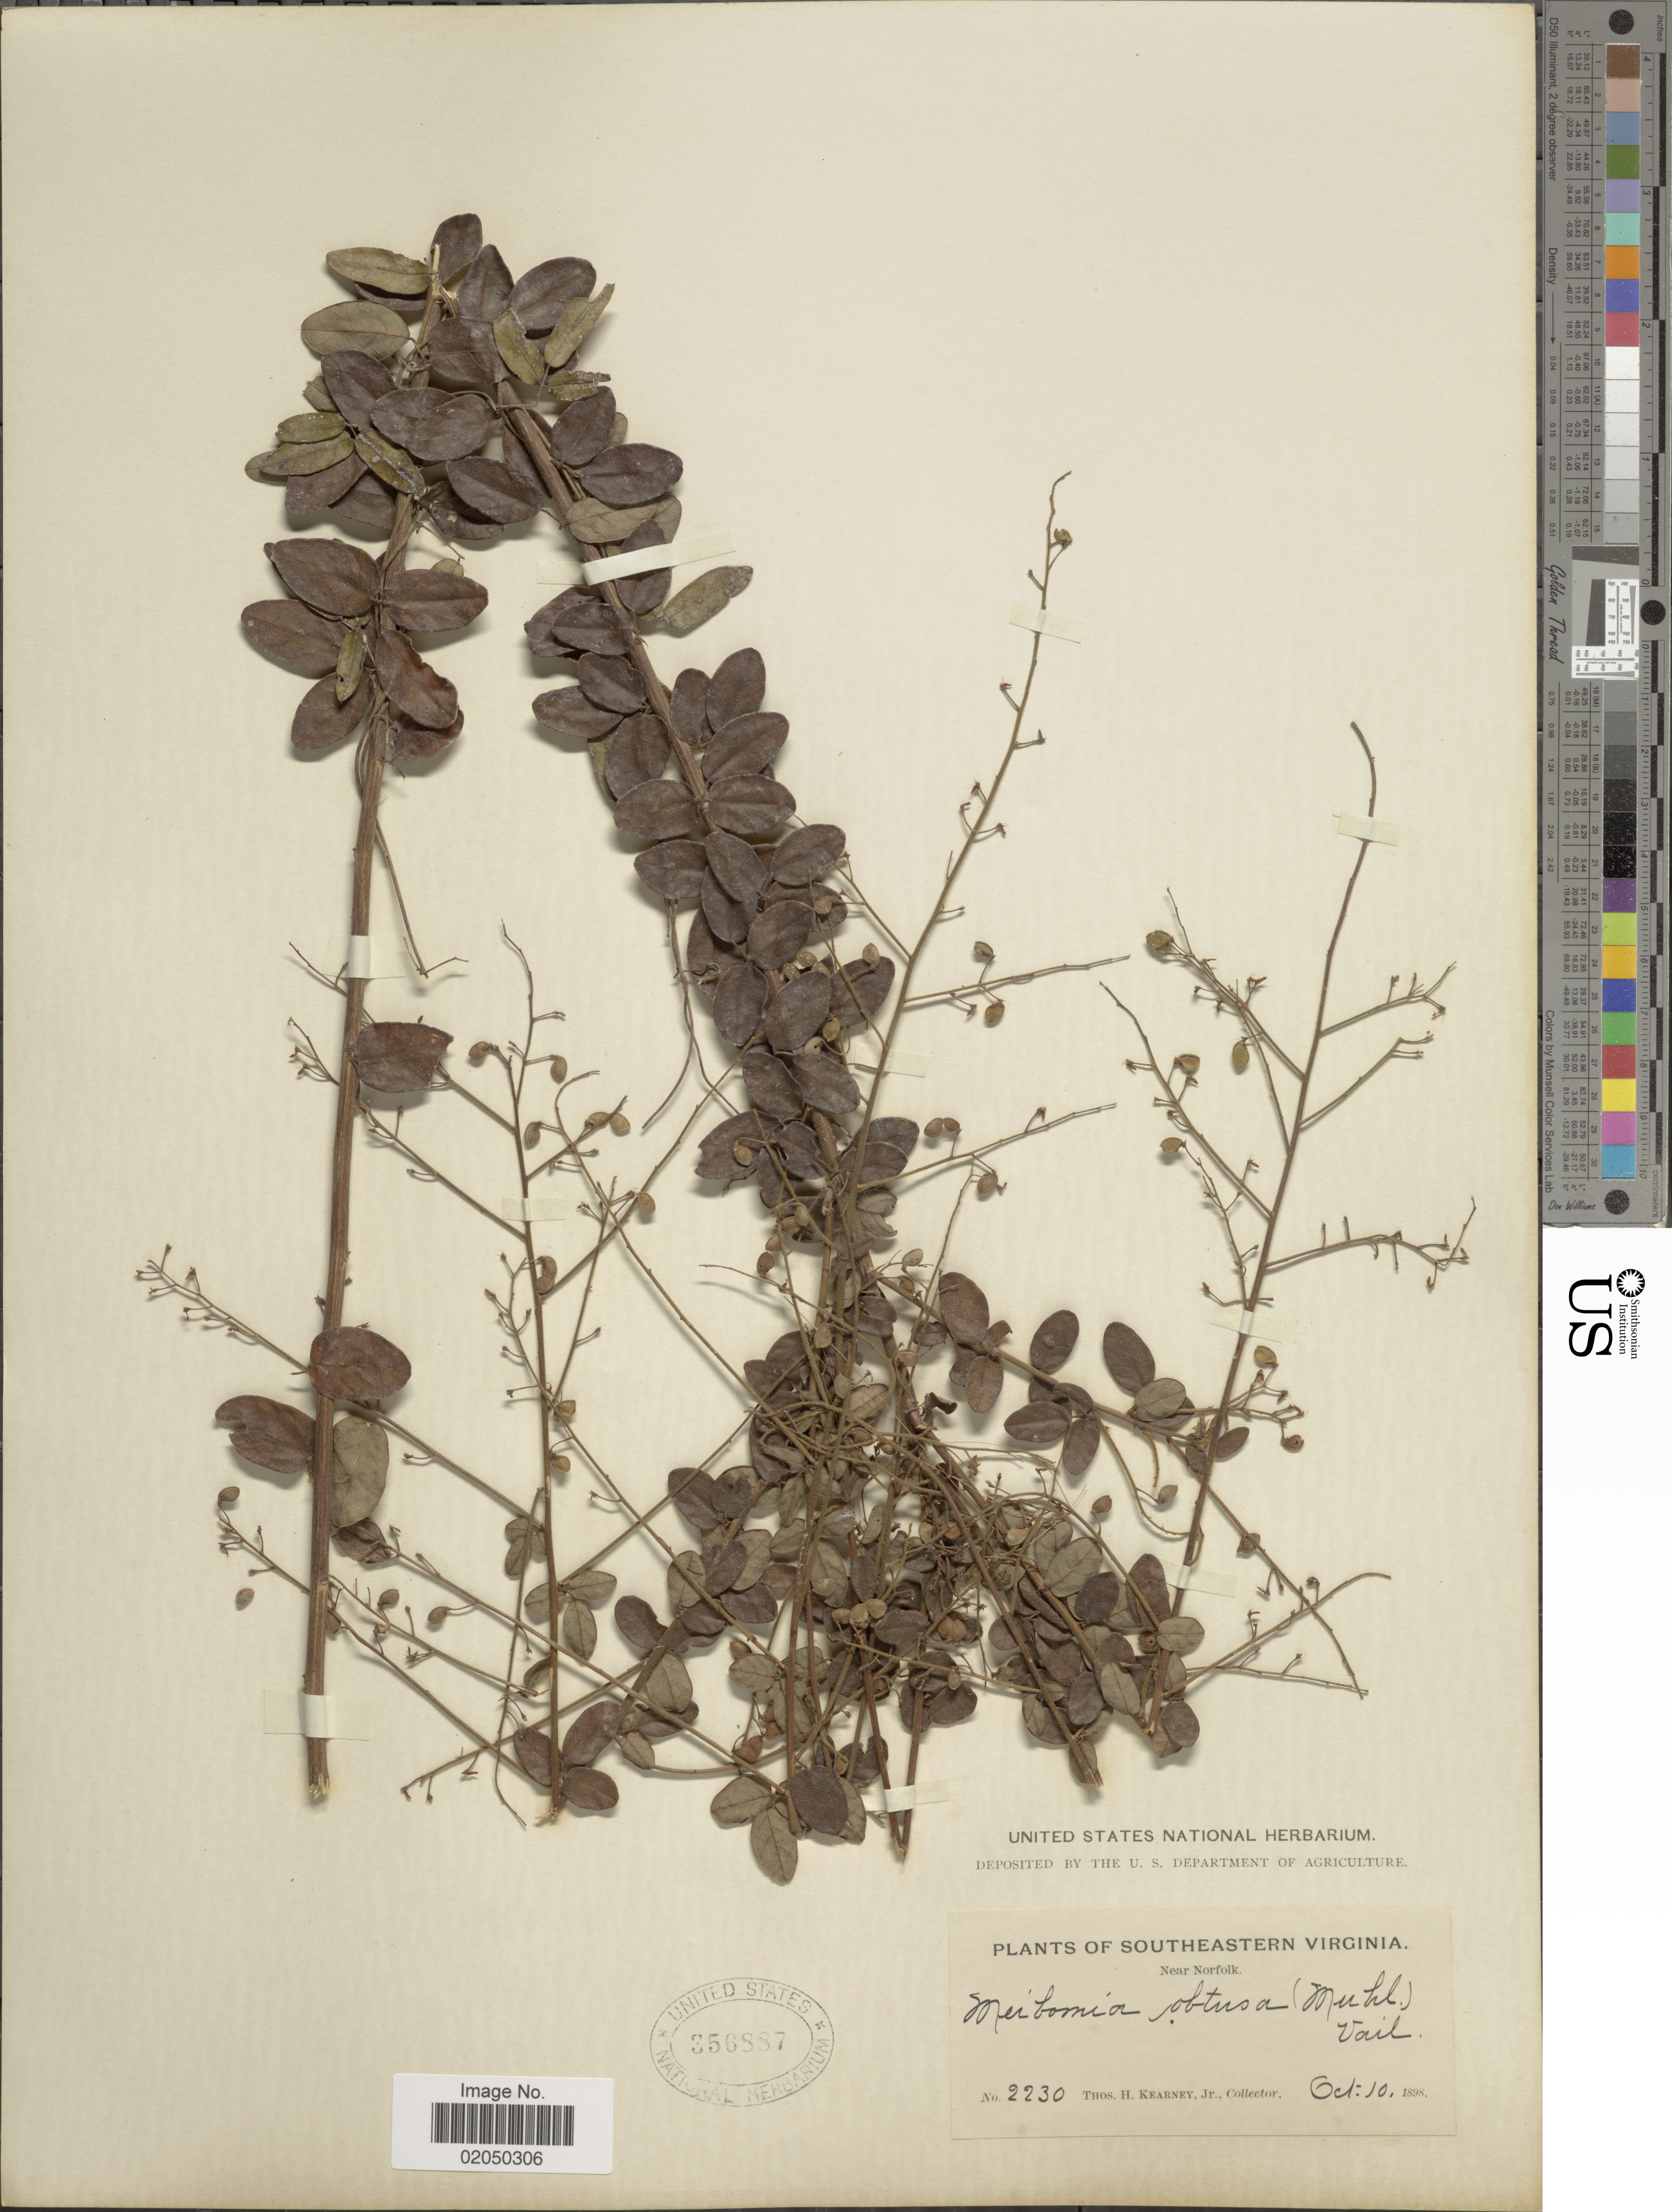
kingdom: Plantae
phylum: Tracheophyta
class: Magnoliopsida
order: Fabales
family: Fabaceae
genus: Desmodium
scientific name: Desmodium ciliare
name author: (Muhl. ex Willd.) DC.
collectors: T. H. Kearney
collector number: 2230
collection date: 1898-10-10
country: United States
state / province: Virginia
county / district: City of Norfolk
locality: Southeastern Virginia, Near Norfolk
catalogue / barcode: US 356887